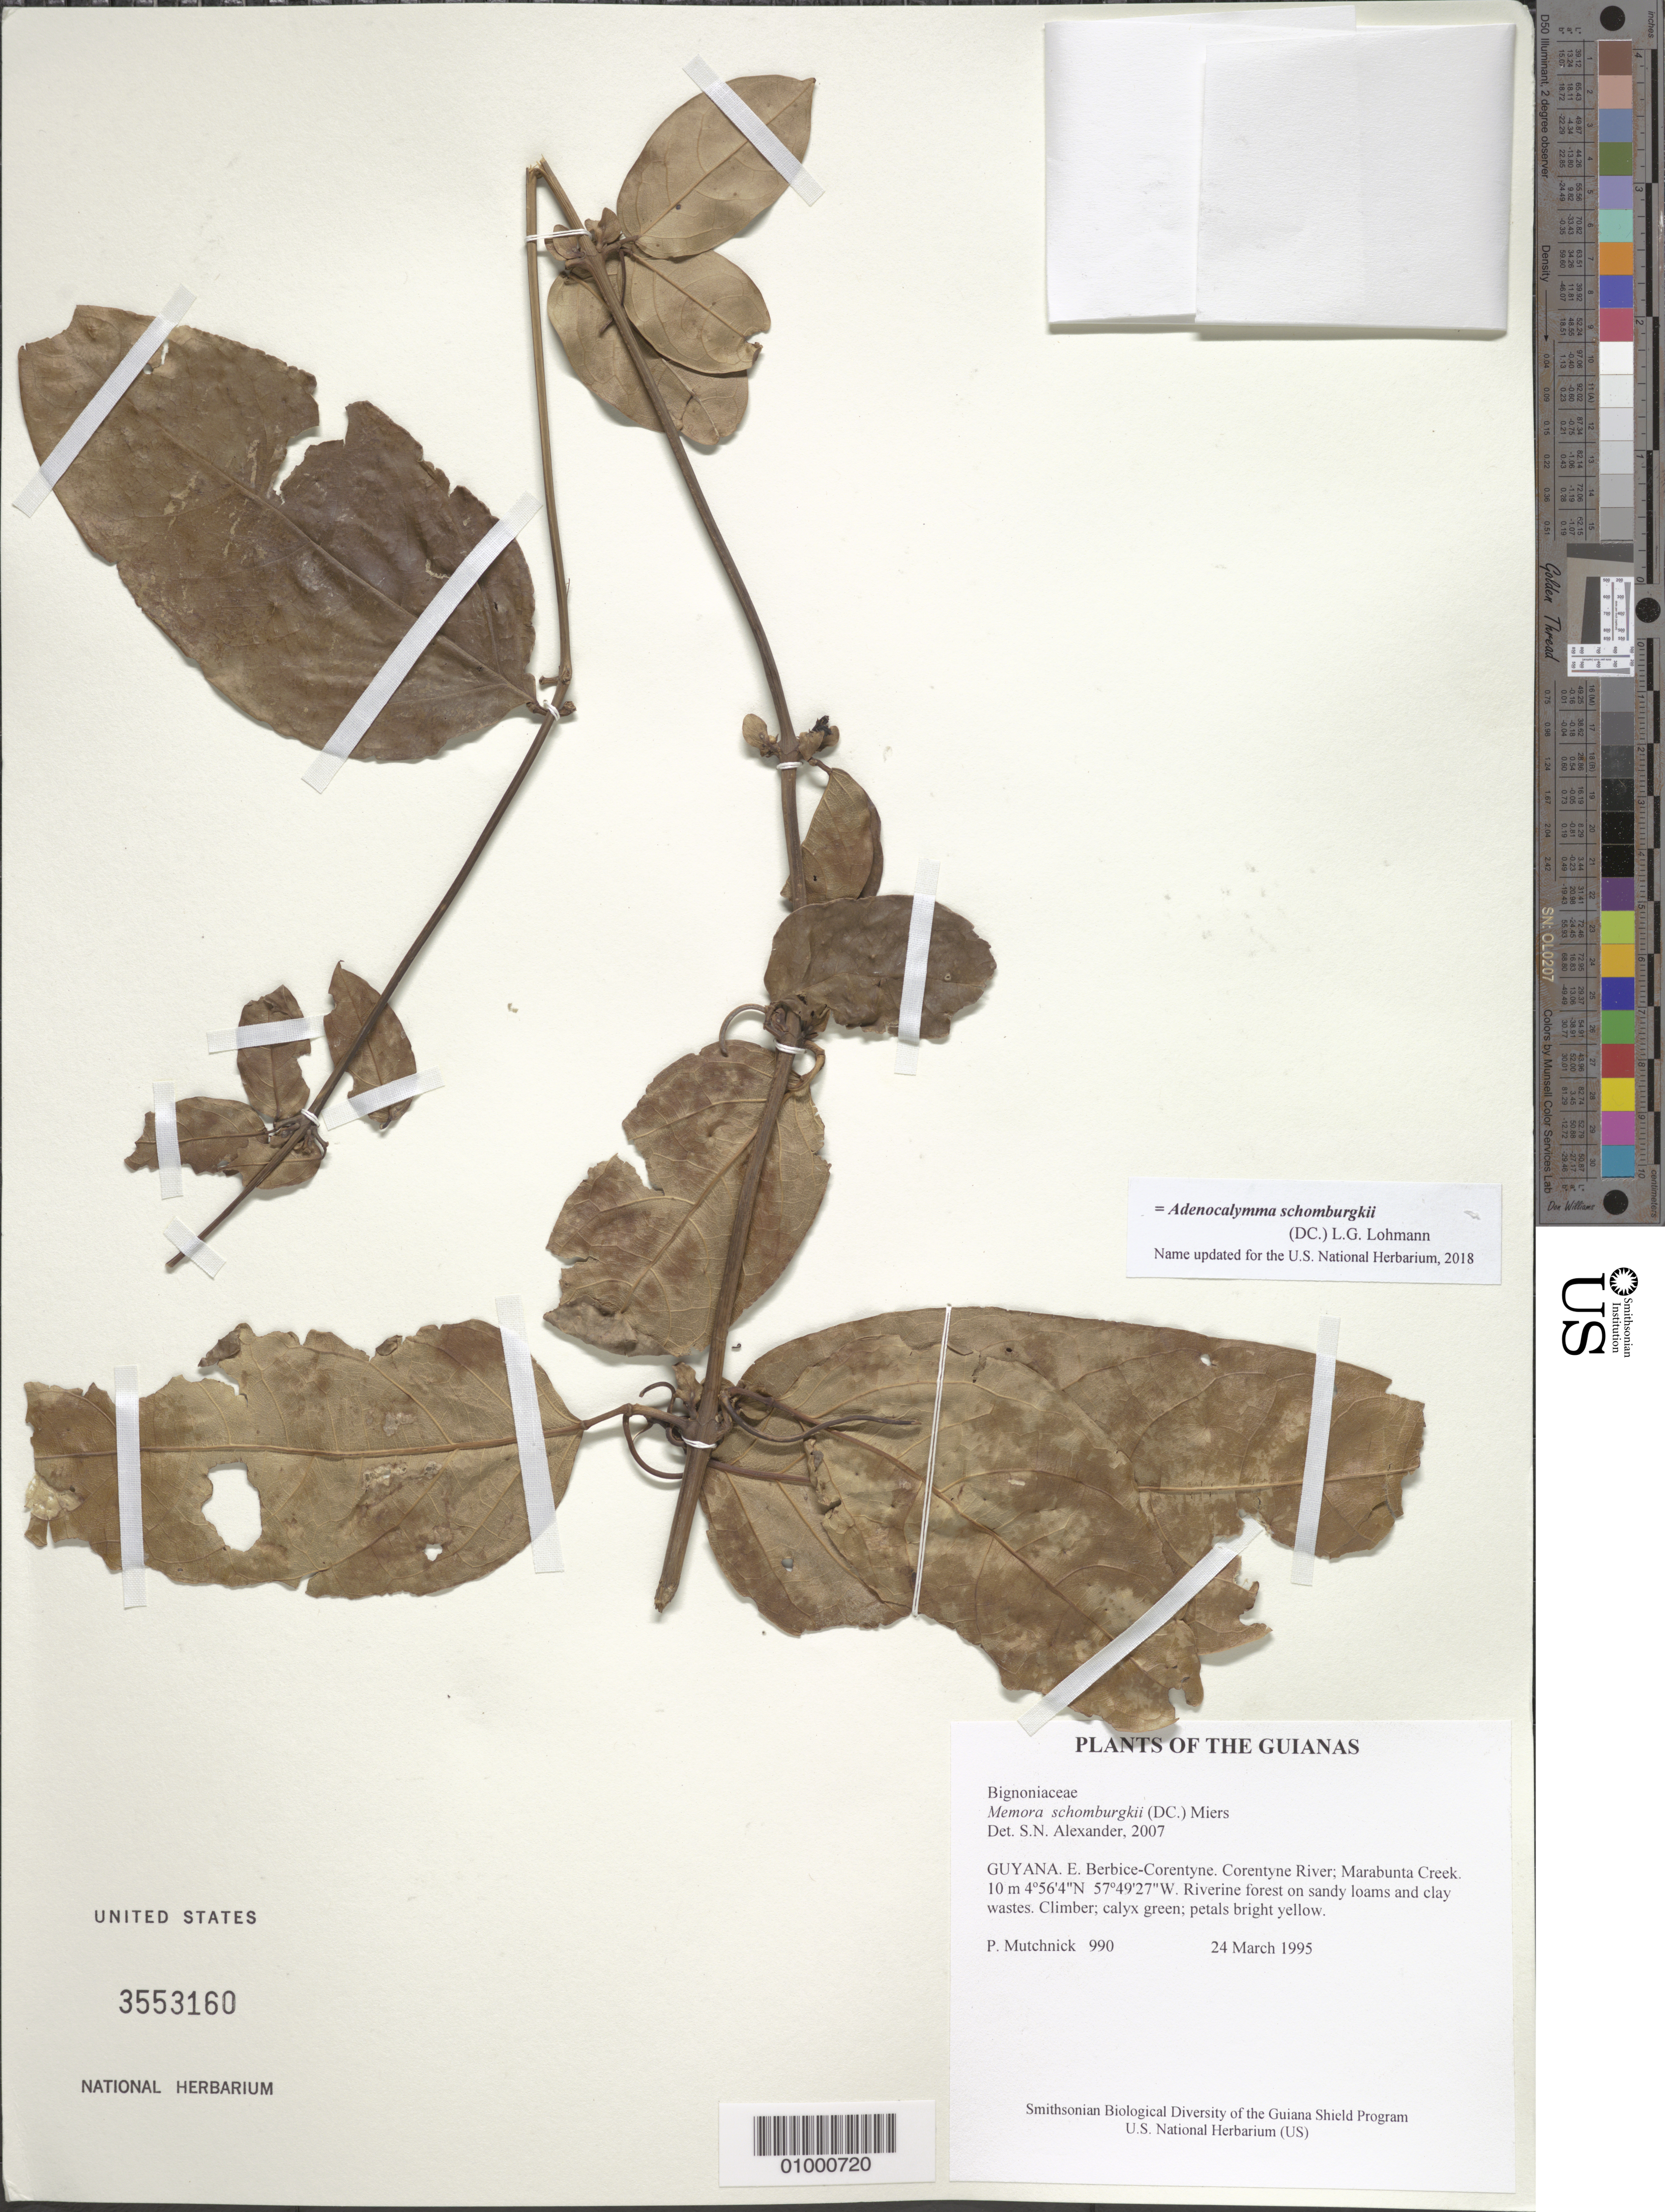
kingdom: Plantae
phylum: Tracheophyta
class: Magnoliopsida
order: Lamiales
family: Bignoniaceae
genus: Adenocalymma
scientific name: Adenocalymma schomburgkii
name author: (DC.) L.G. Lohmann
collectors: P. Mutchnick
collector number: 990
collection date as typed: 24 March 1995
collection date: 1995-03-24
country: Guyana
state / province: E. Berbice-Corentyne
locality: Corentyne River; Marabunta Creek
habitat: Riverine forest on sandy loams and clay wastes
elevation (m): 10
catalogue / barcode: US 3553160